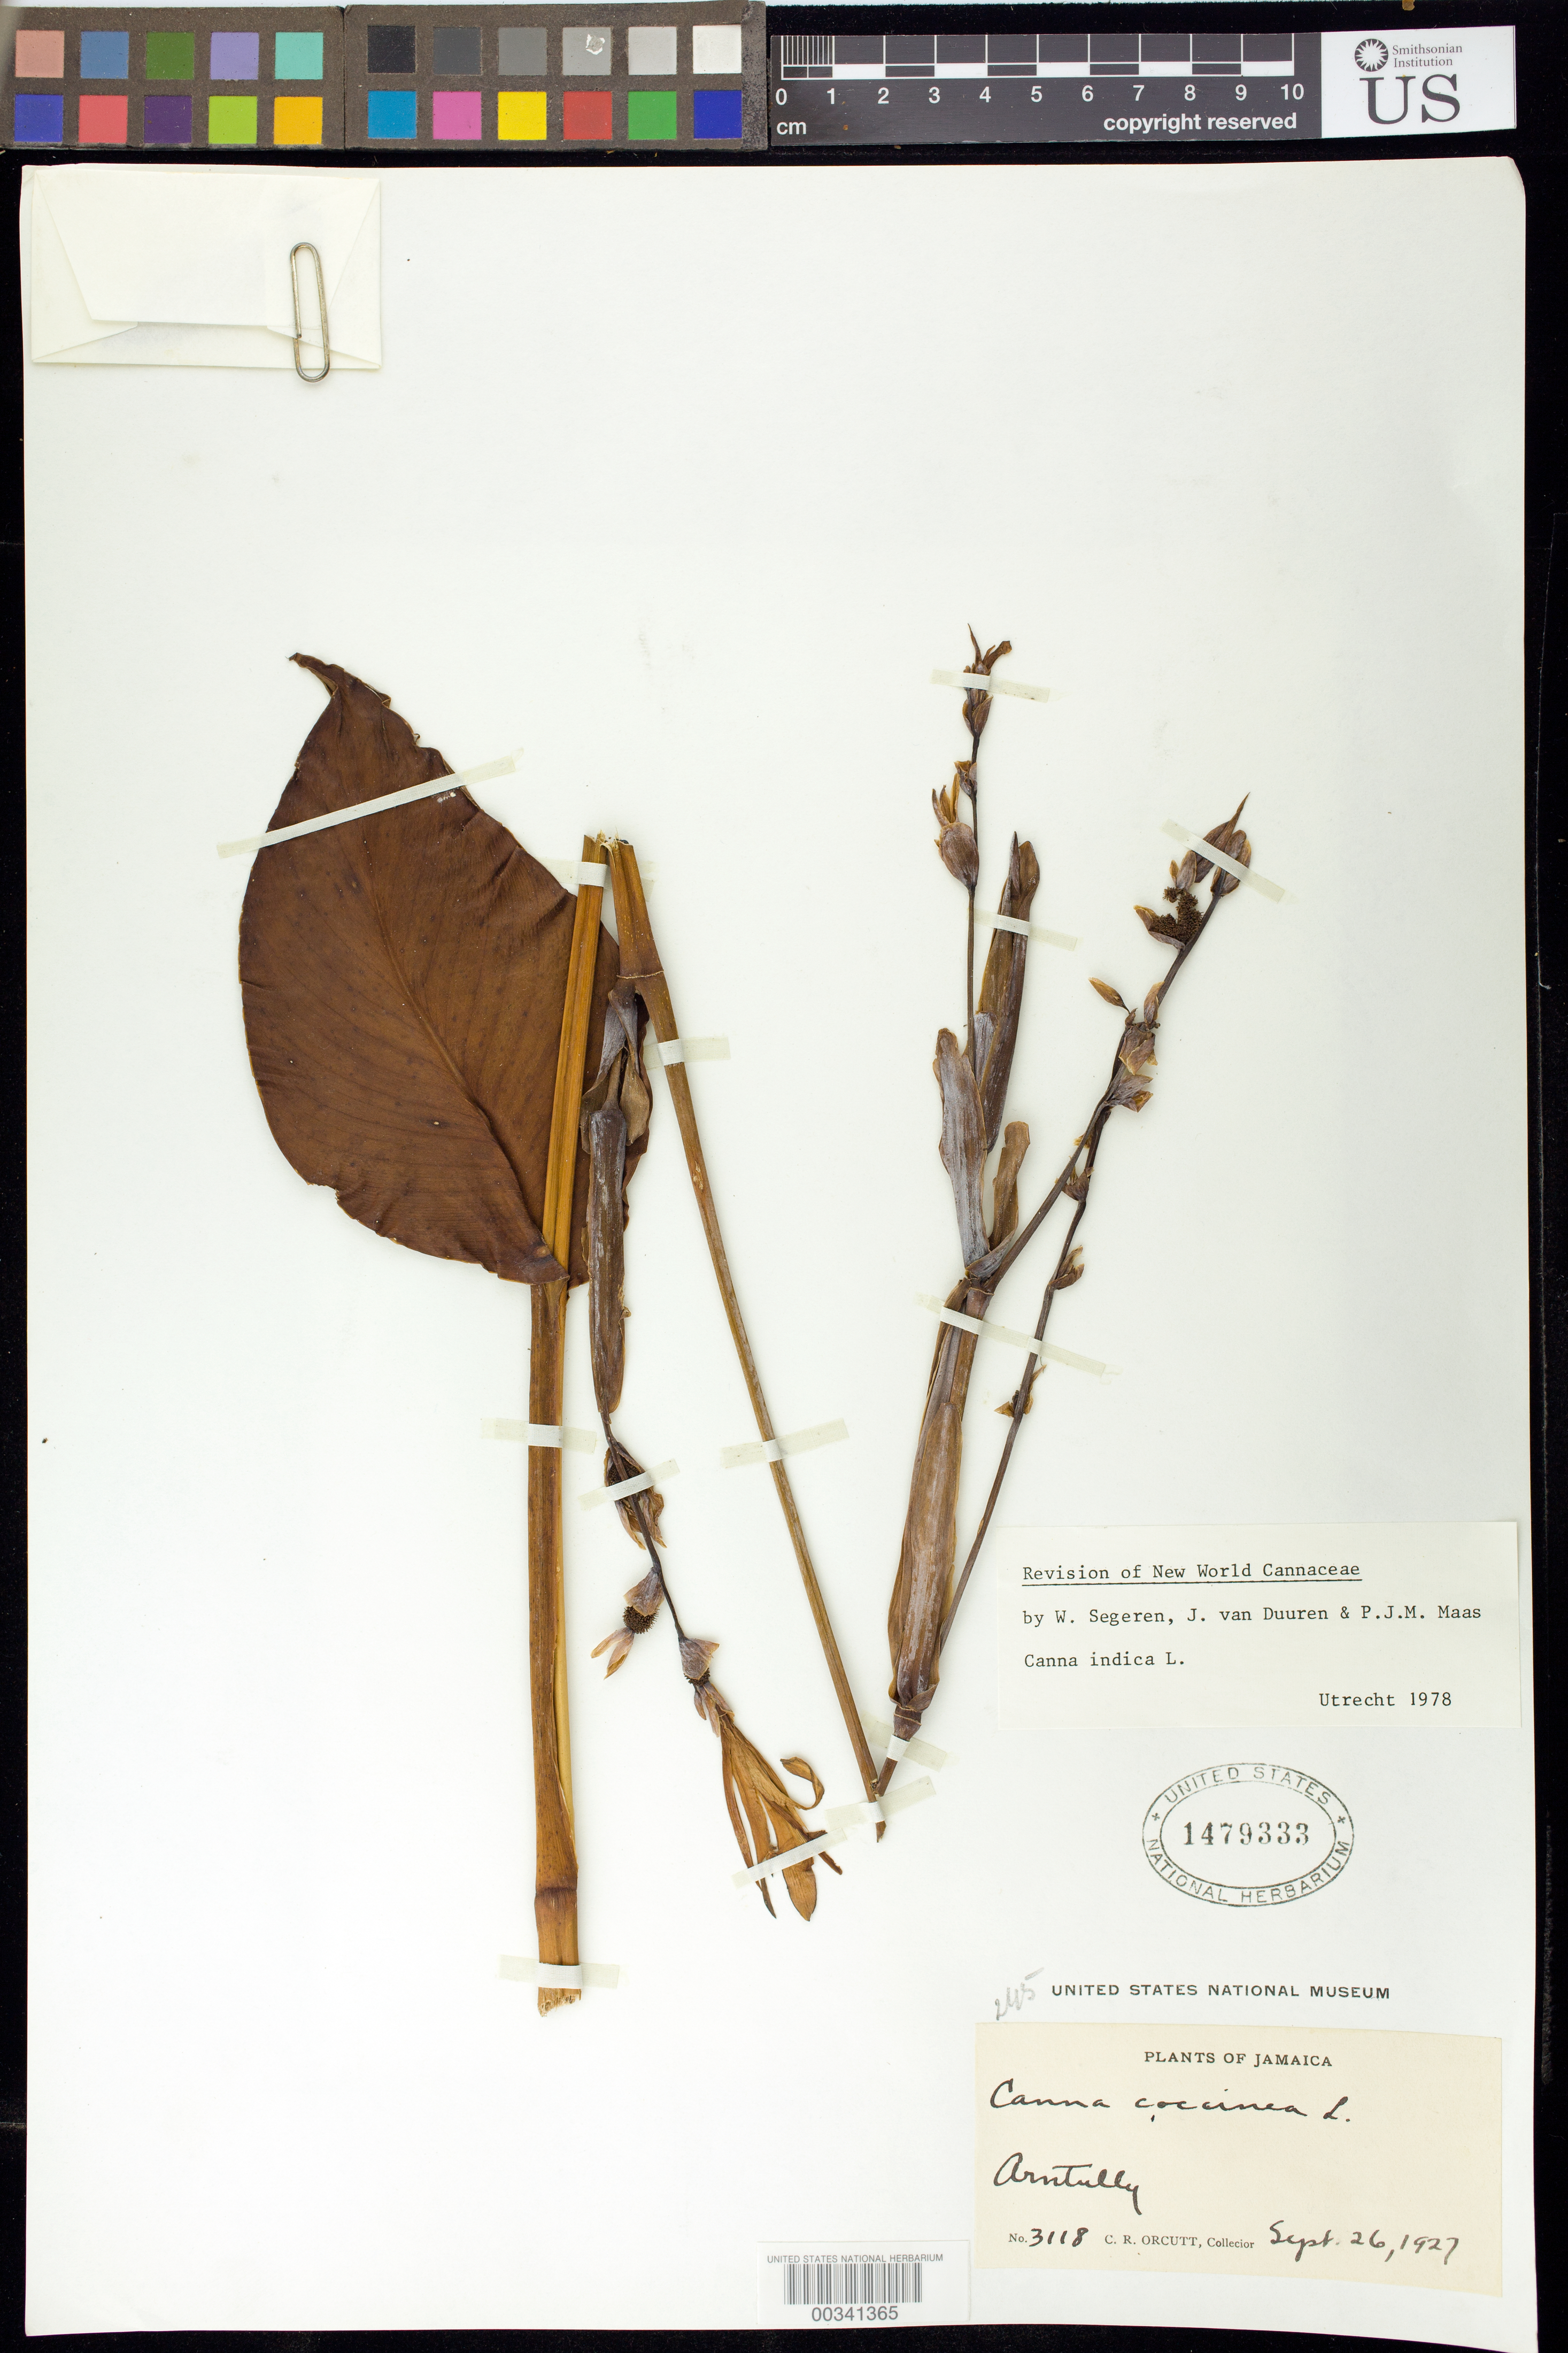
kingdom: Plantae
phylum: Tracheophyta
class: Liliopsida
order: Zingiberales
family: Cannaceae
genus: Canna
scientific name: Canna indica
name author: L.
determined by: Segeren, W.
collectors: C. R. Orcutt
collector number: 3118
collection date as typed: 26 Sep 1927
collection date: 1927-09-26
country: Jamaica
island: Greater Antilles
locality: Arntully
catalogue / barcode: US 1479333